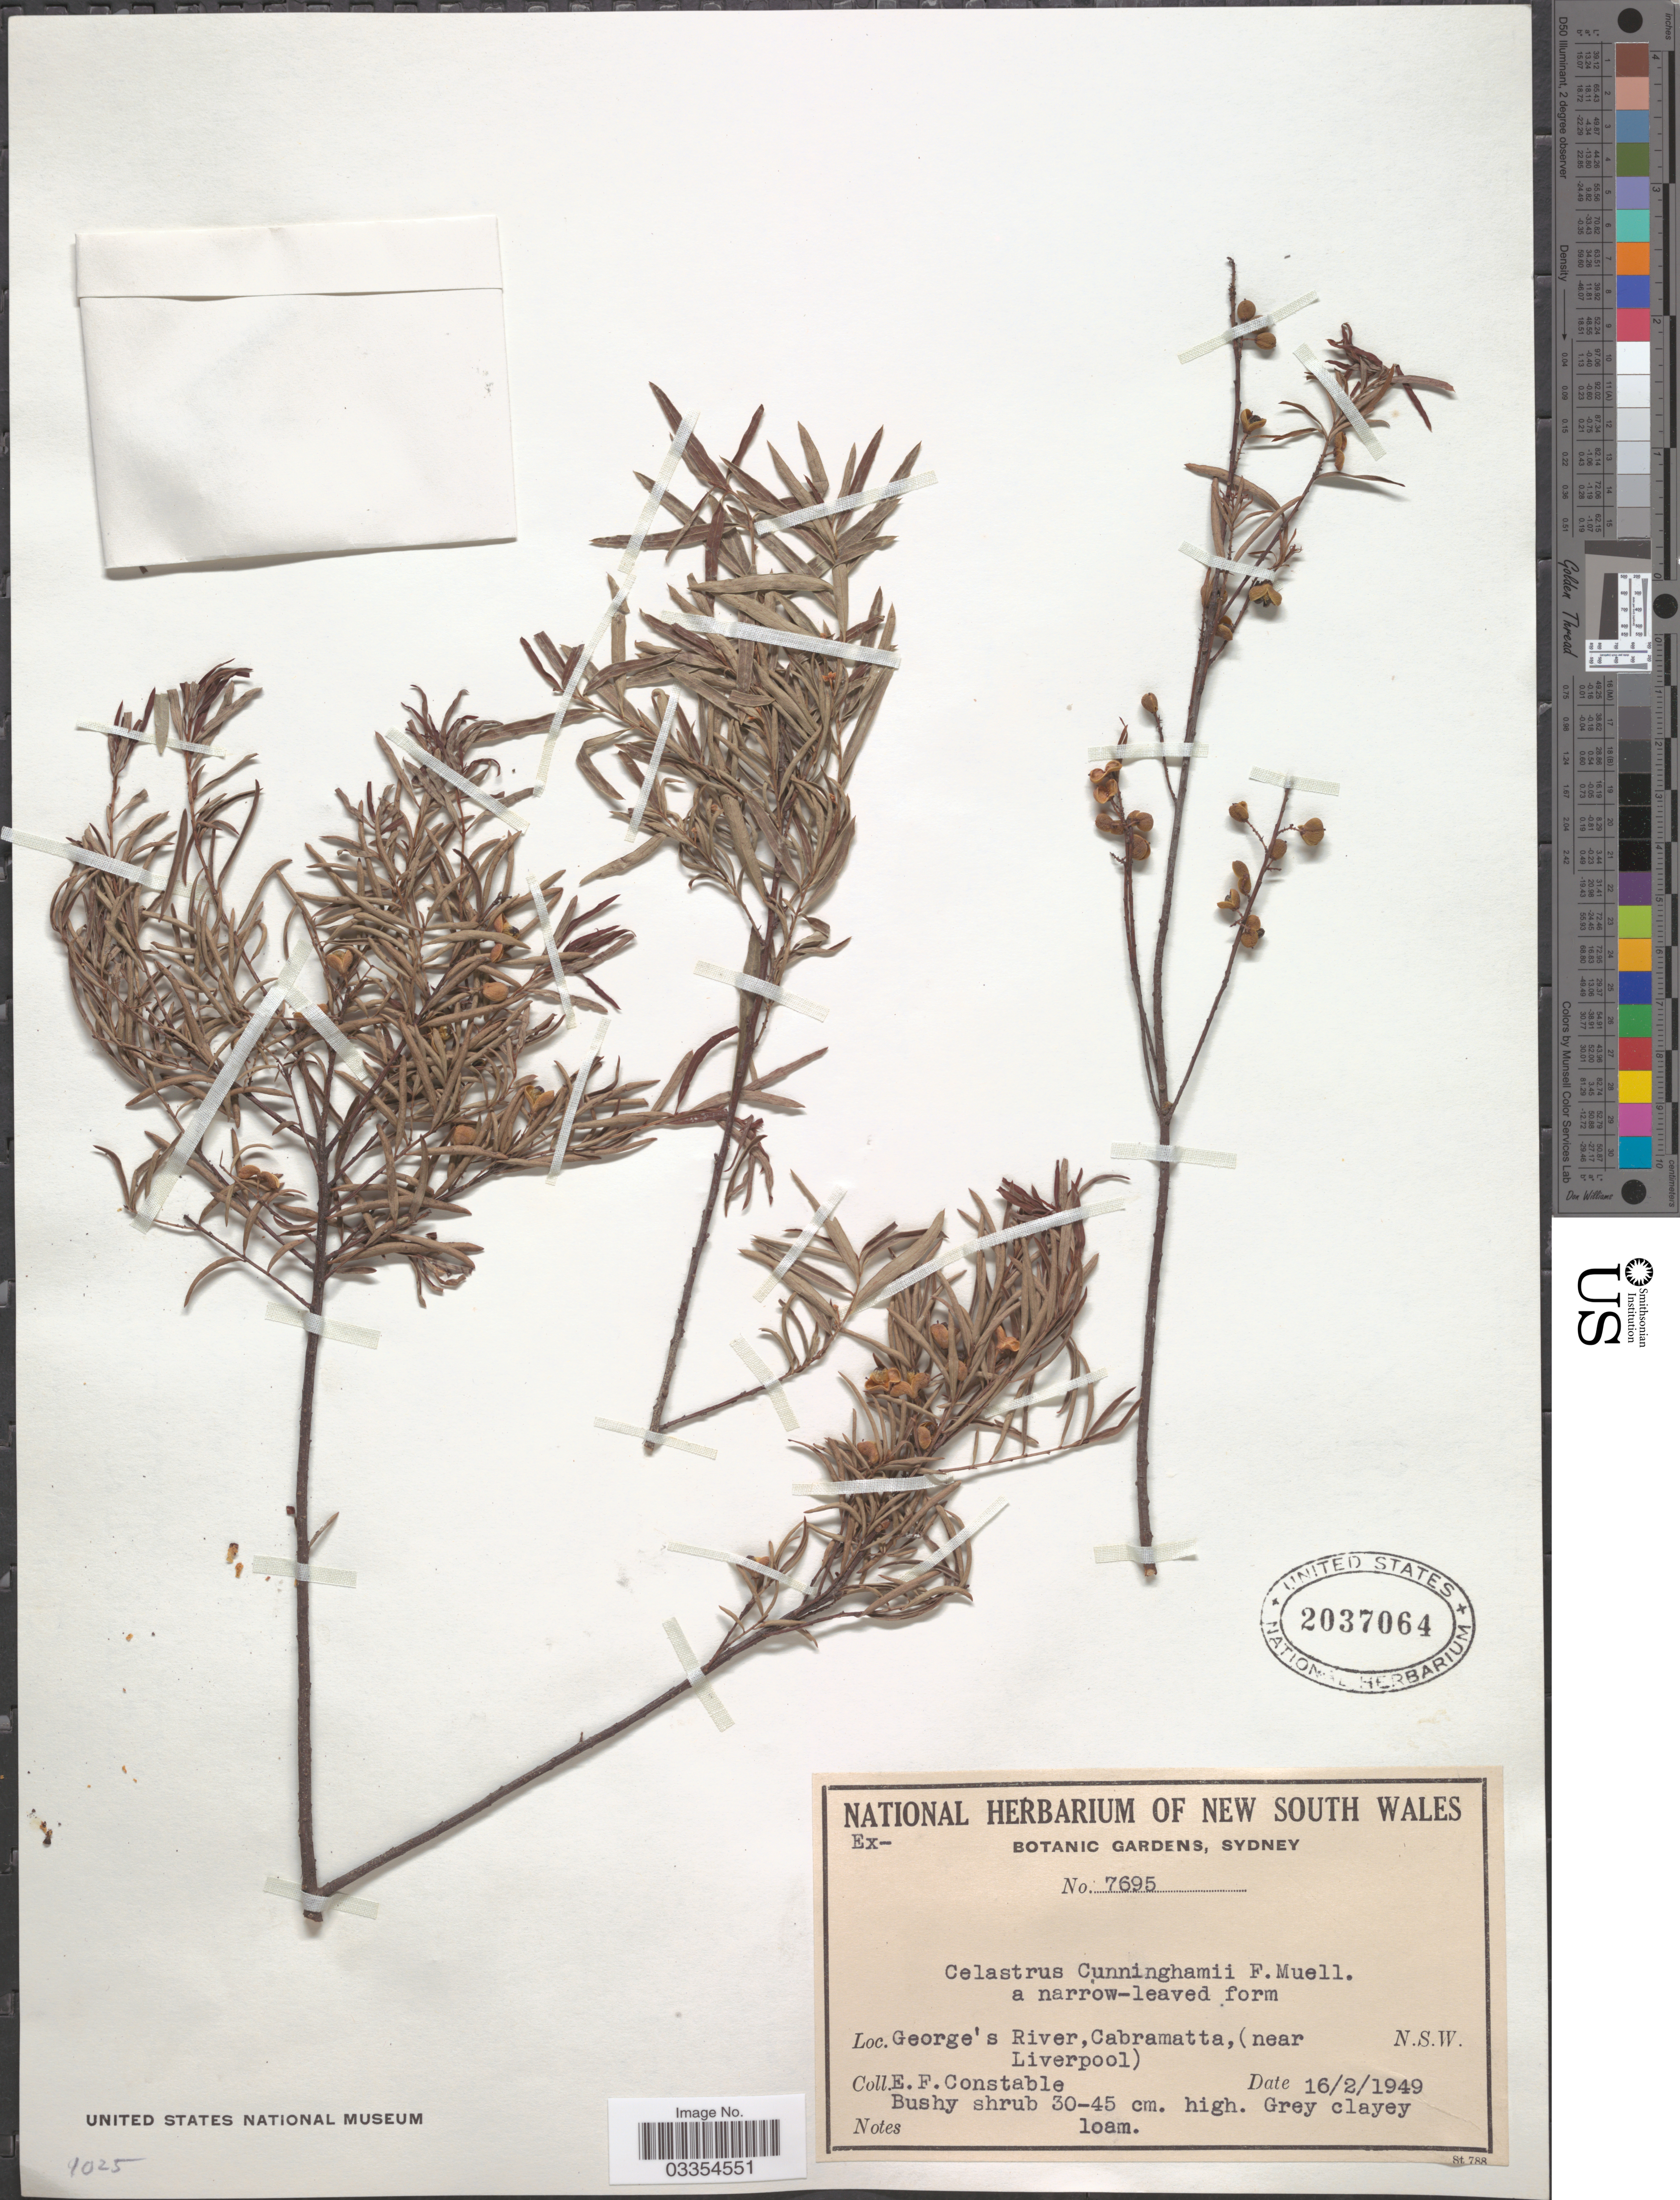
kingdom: Plantae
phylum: Tracheophyta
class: Magnoliopsida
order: Celastrales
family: Celastraceae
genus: Celastrus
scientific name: Celastrus cunninghamii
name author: (Hook.) F. Muell.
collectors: E. F. Constable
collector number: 7695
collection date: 1949-02-16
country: Australia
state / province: New South Wales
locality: George's River, Cabramatta, (near Liverpool).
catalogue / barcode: US 2037064